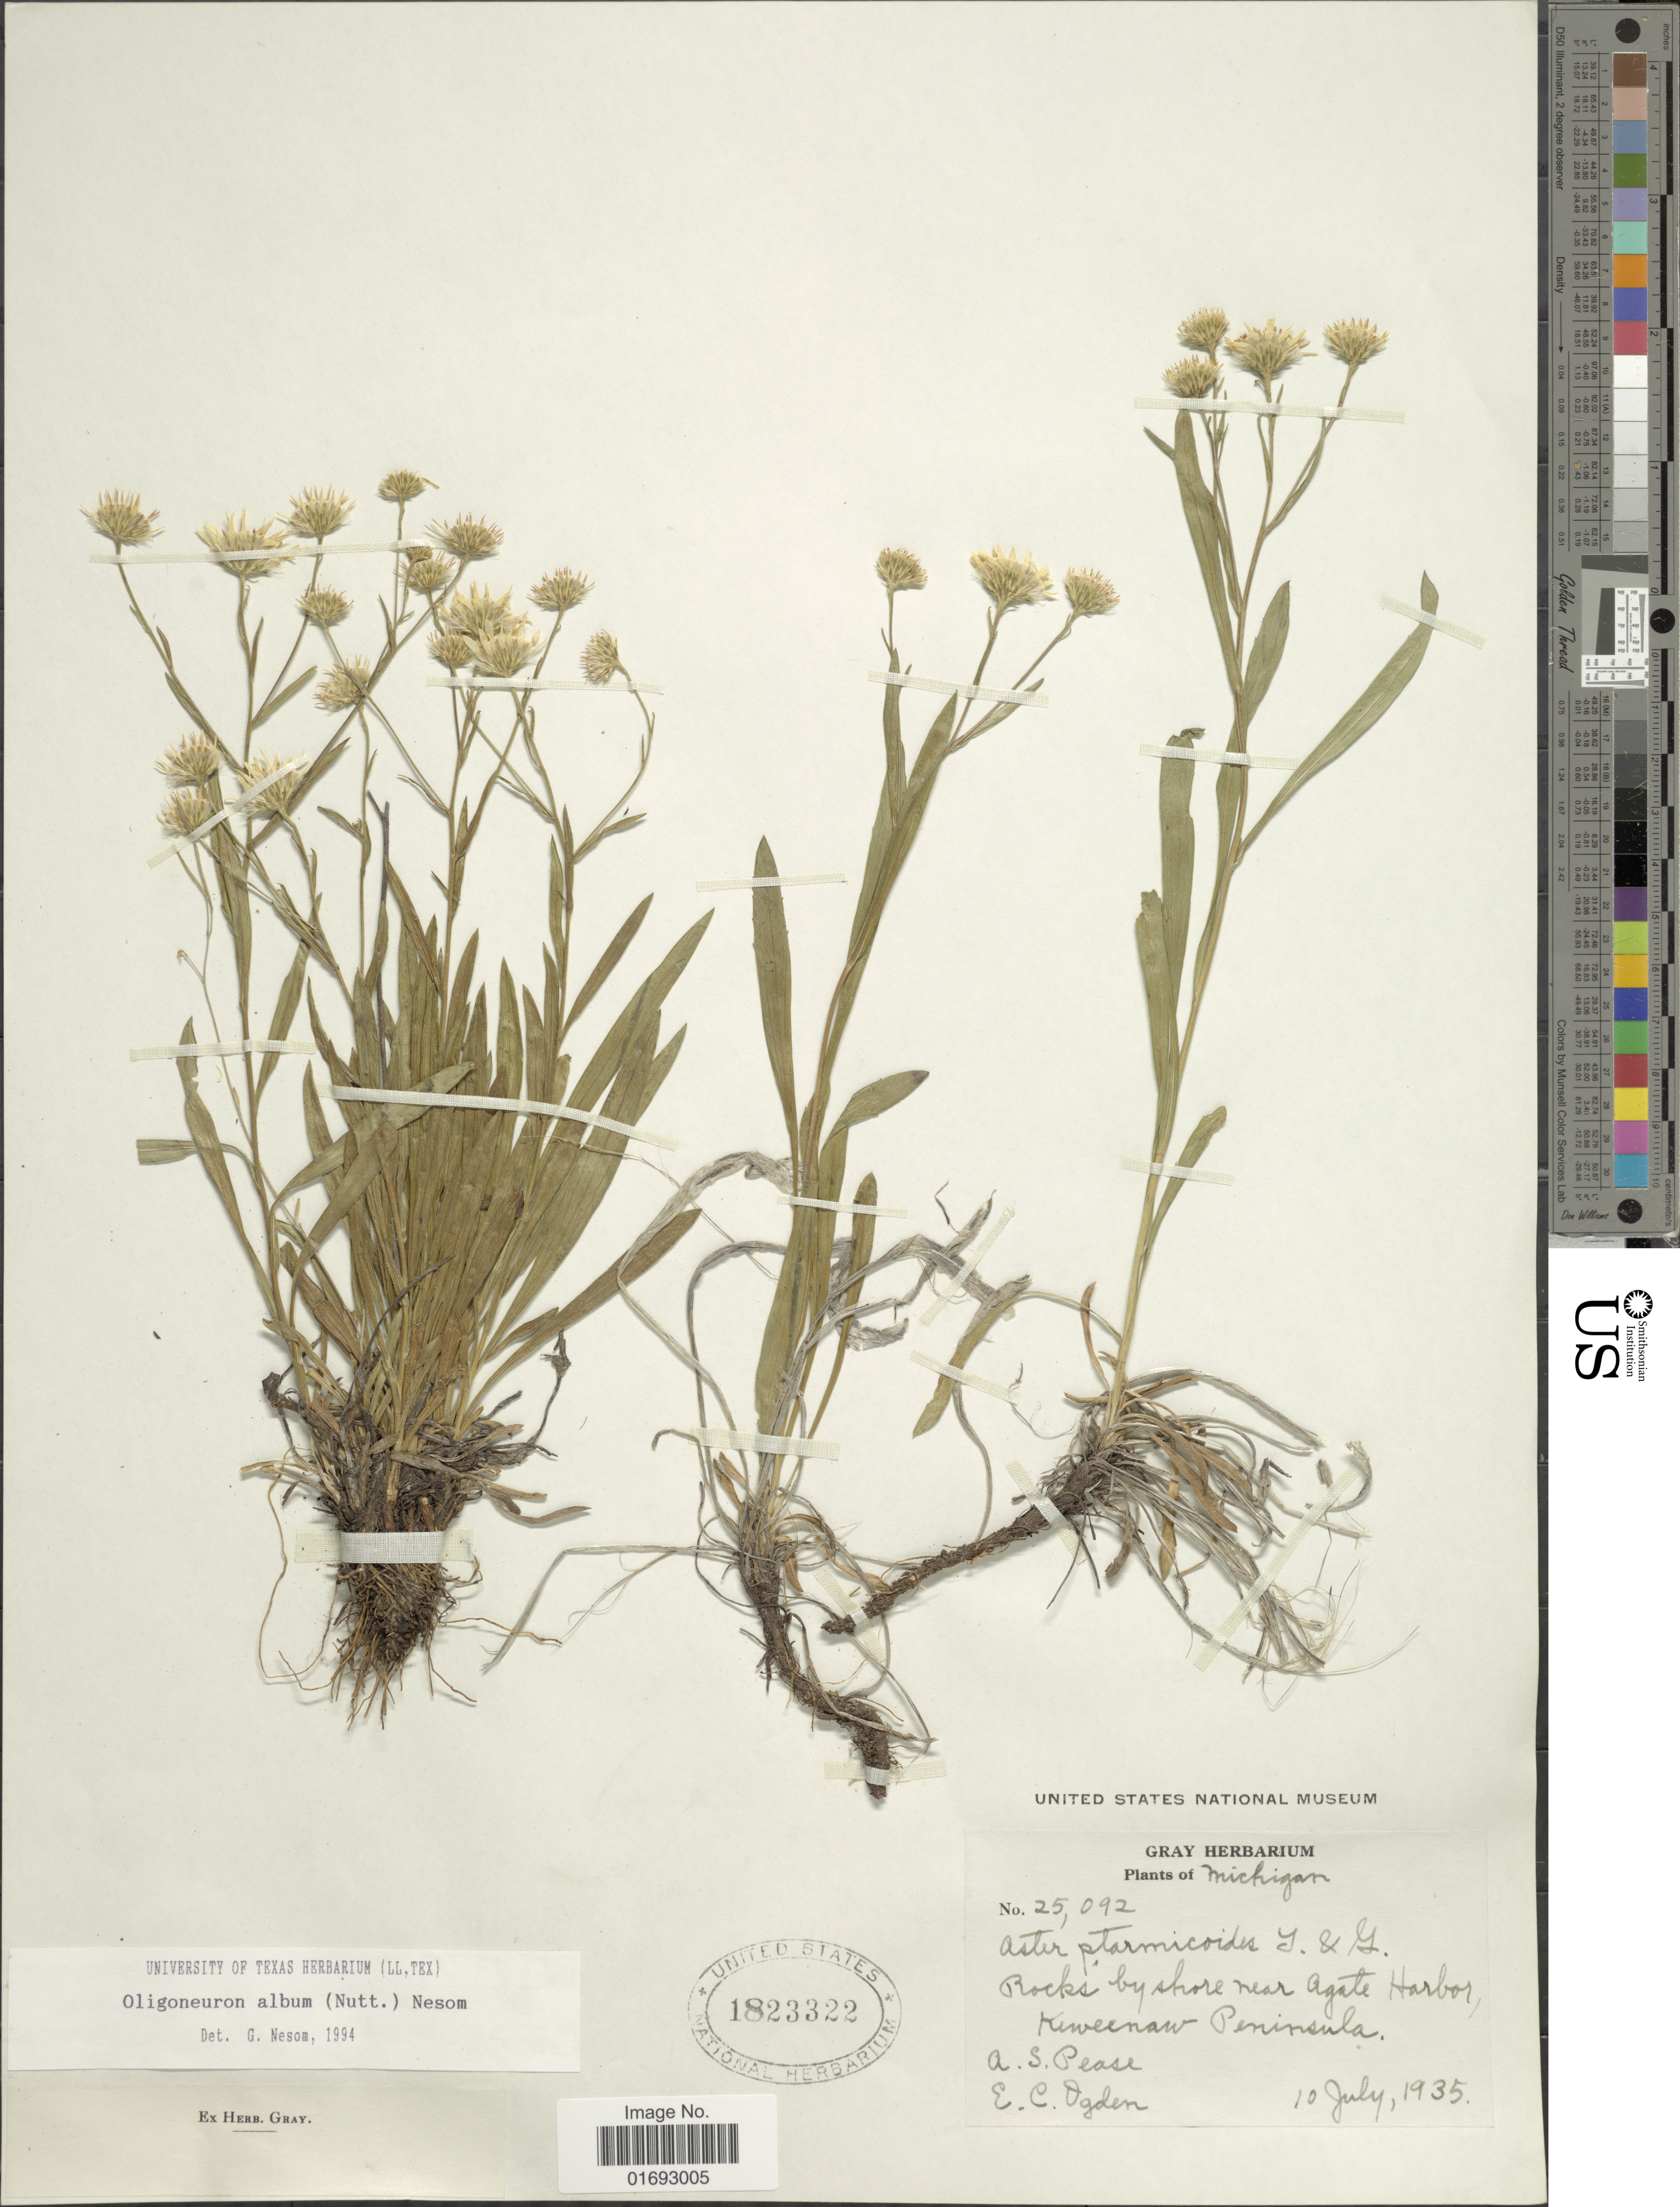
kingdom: Plantae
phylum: Tracheophyta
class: Magnoliopsida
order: Asterales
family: Asteraceae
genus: Oligoneuron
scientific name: Oligoneuron album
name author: (Nutt.) G.L. Nesom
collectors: A. S. Pease & E. Ogden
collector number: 25092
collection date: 1935-07-10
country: United States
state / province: Michigan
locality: Rocks by shore near Agate Harbor, Keweenaw Peninsula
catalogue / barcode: US 1823322